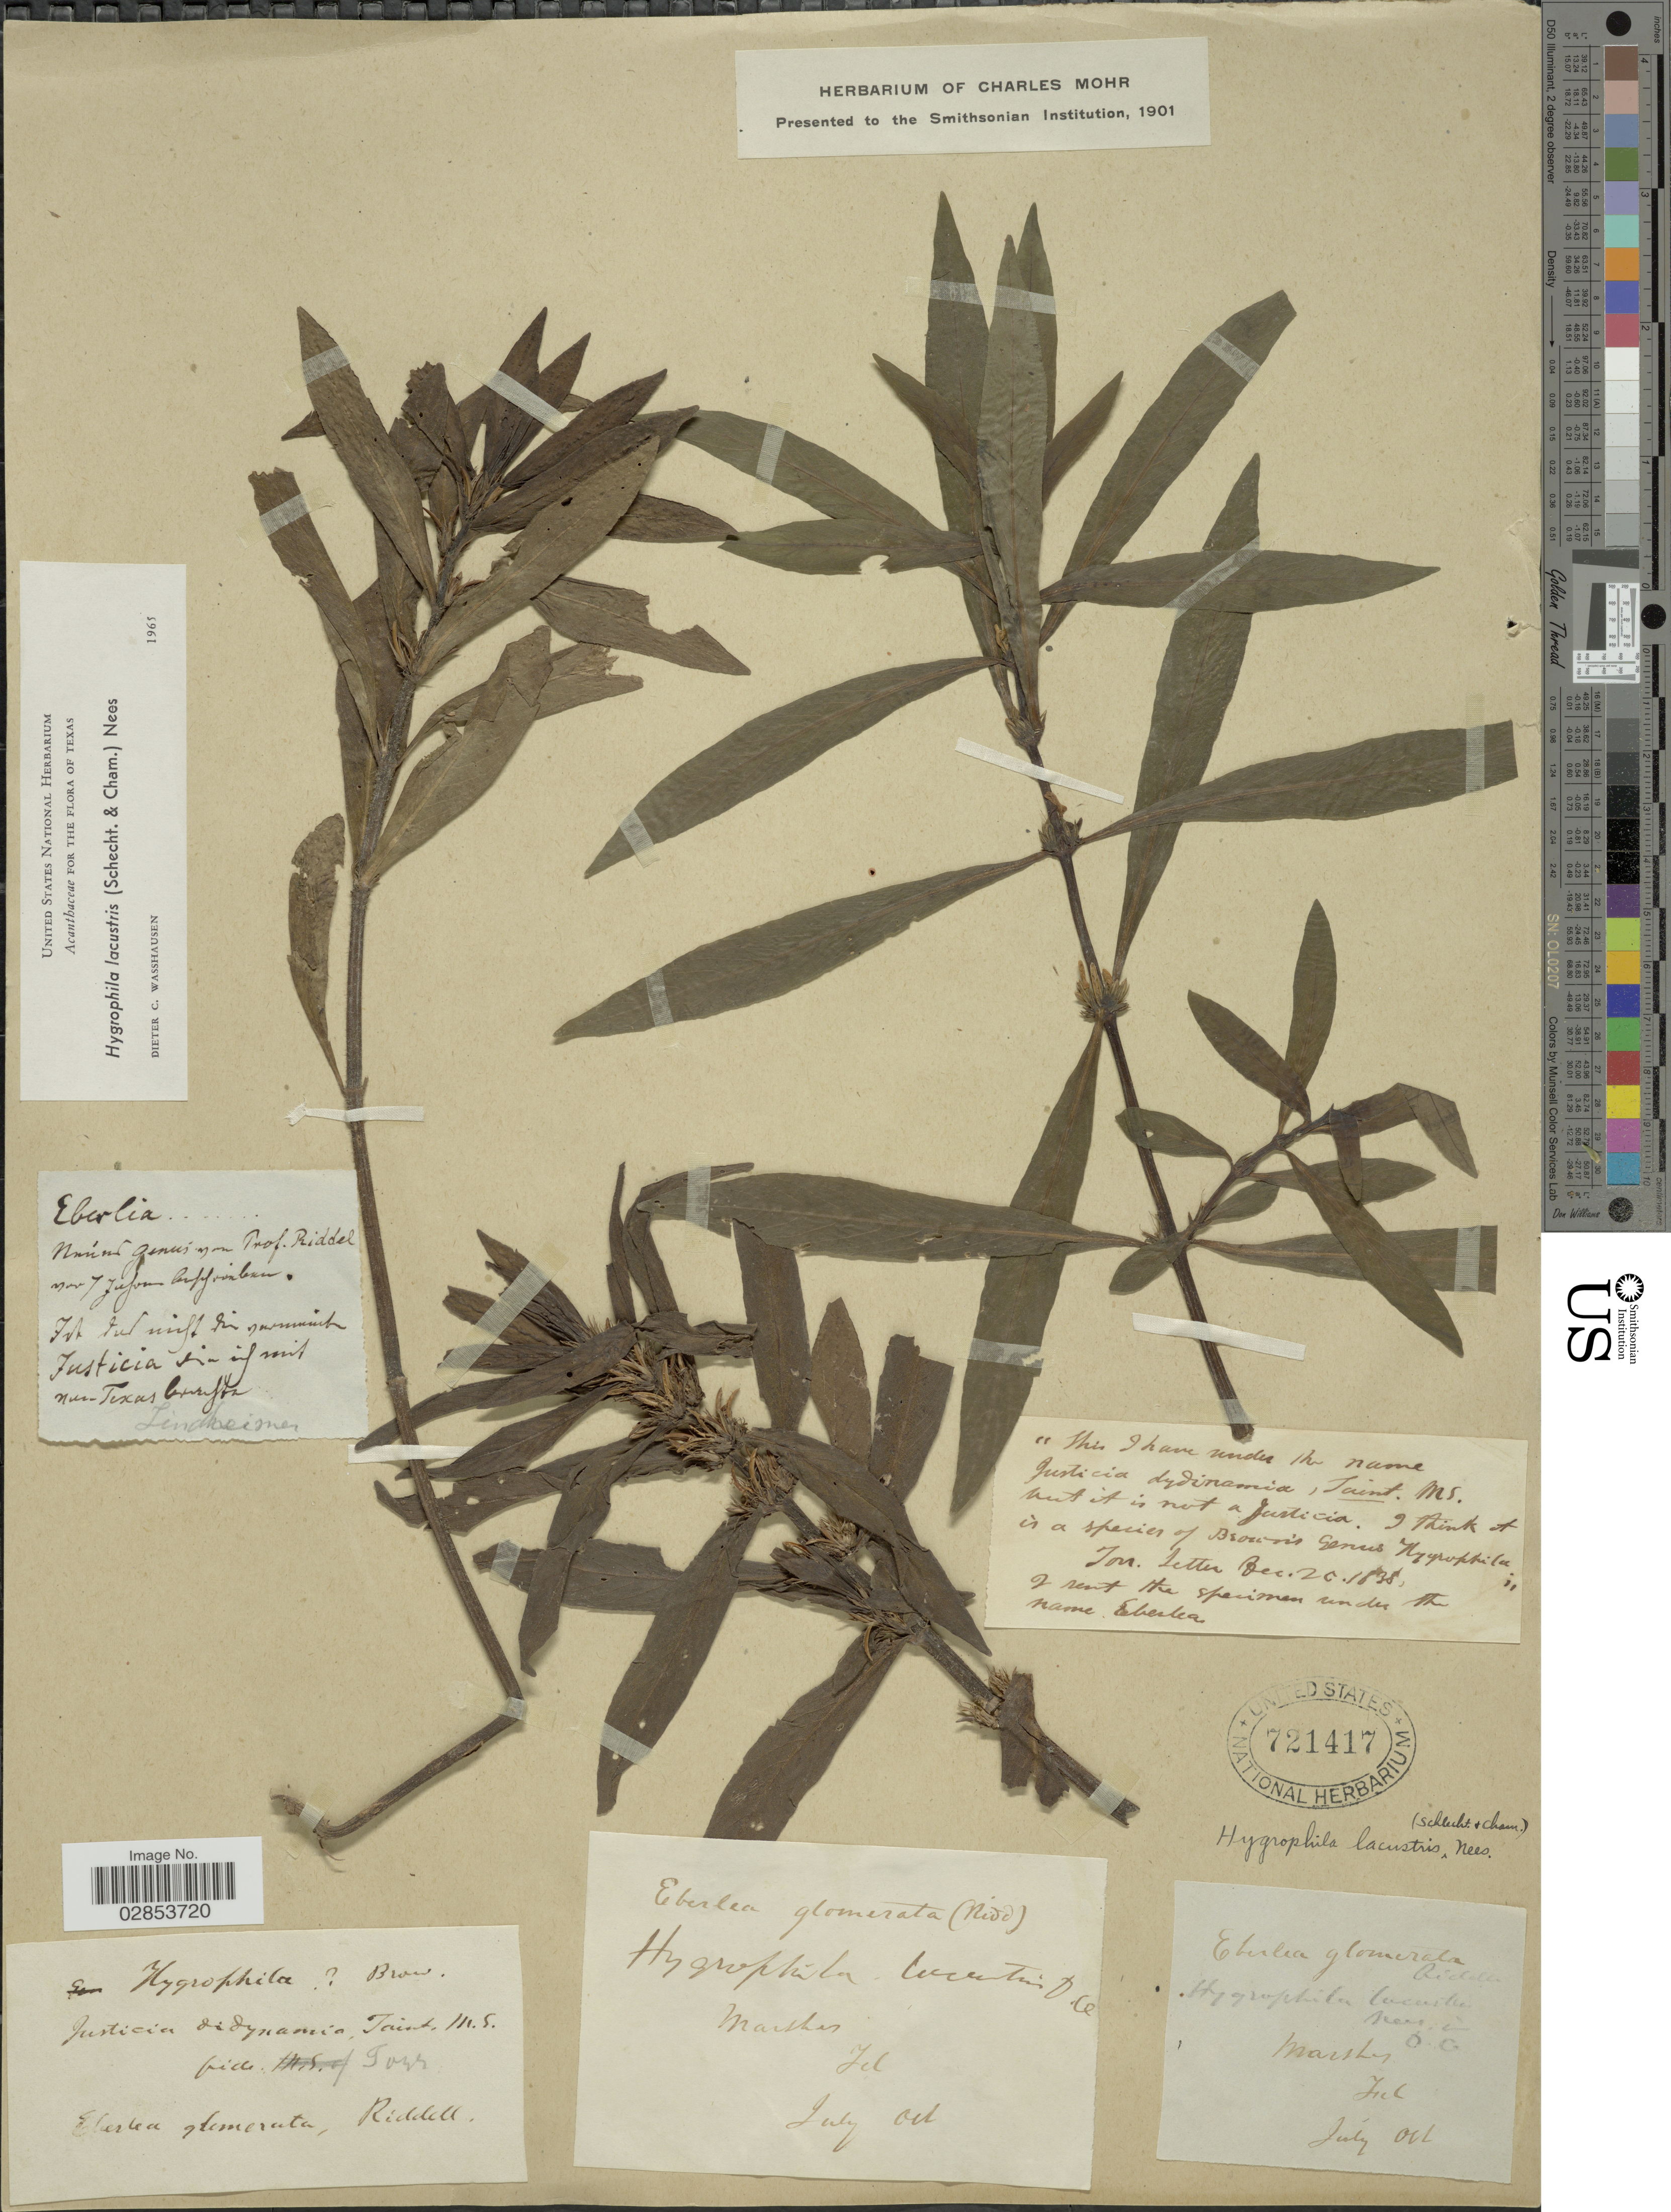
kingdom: Plantae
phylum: Tracheophyta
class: Magnoliopsida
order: Lamiales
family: Acanthaceae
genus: Hygrophila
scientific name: Hygrophila costata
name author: Nees & T. Nees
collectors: F. Lindheimer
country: United States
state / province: Texas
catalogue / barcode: US 721417